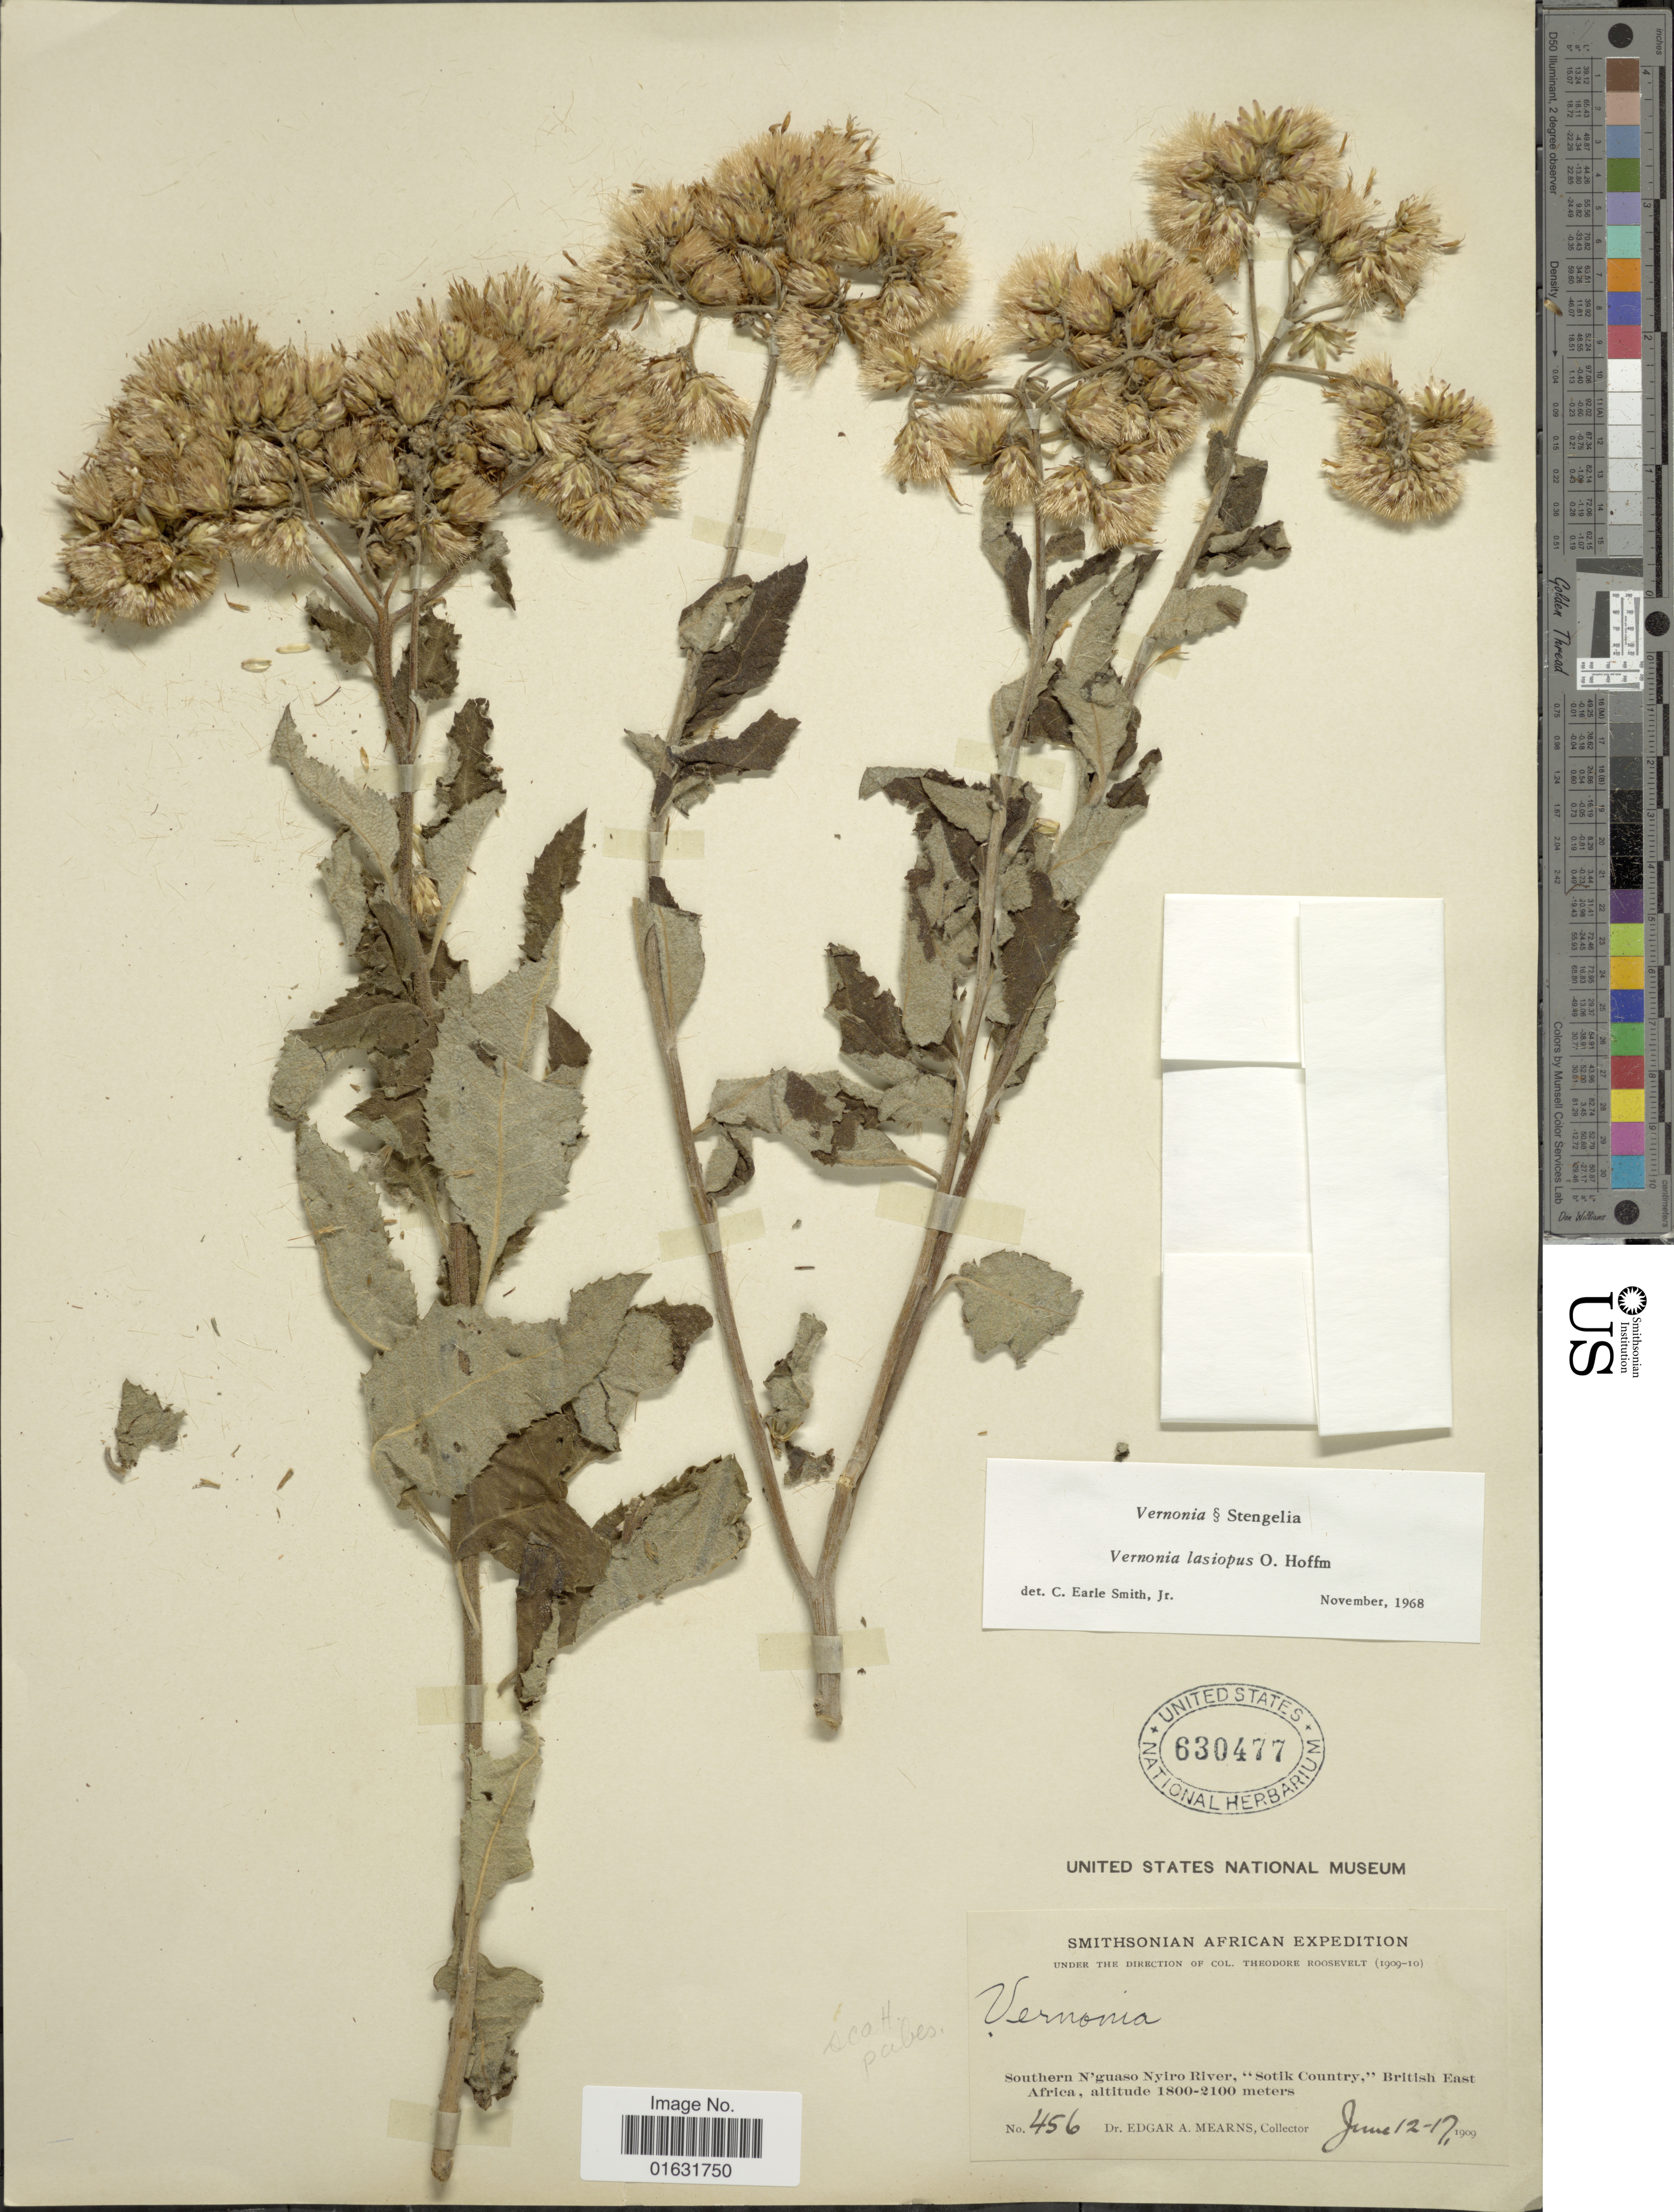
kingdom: Plantae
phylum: Tracheophyta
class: Magnoliopsida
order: Asterales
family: Asteraceae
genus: Baccharoides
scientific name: Baccharoides lasiopus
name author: (O. Hoffm.) H. Rob.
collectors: E. A. Mearns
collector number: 456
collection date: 1909-06-12/1909-06-17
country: Kenya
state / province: Bomet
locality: Southern N'guaso Nyiro River, "Sotik Country", British East Africa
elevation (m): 1800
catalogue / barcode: US 630477